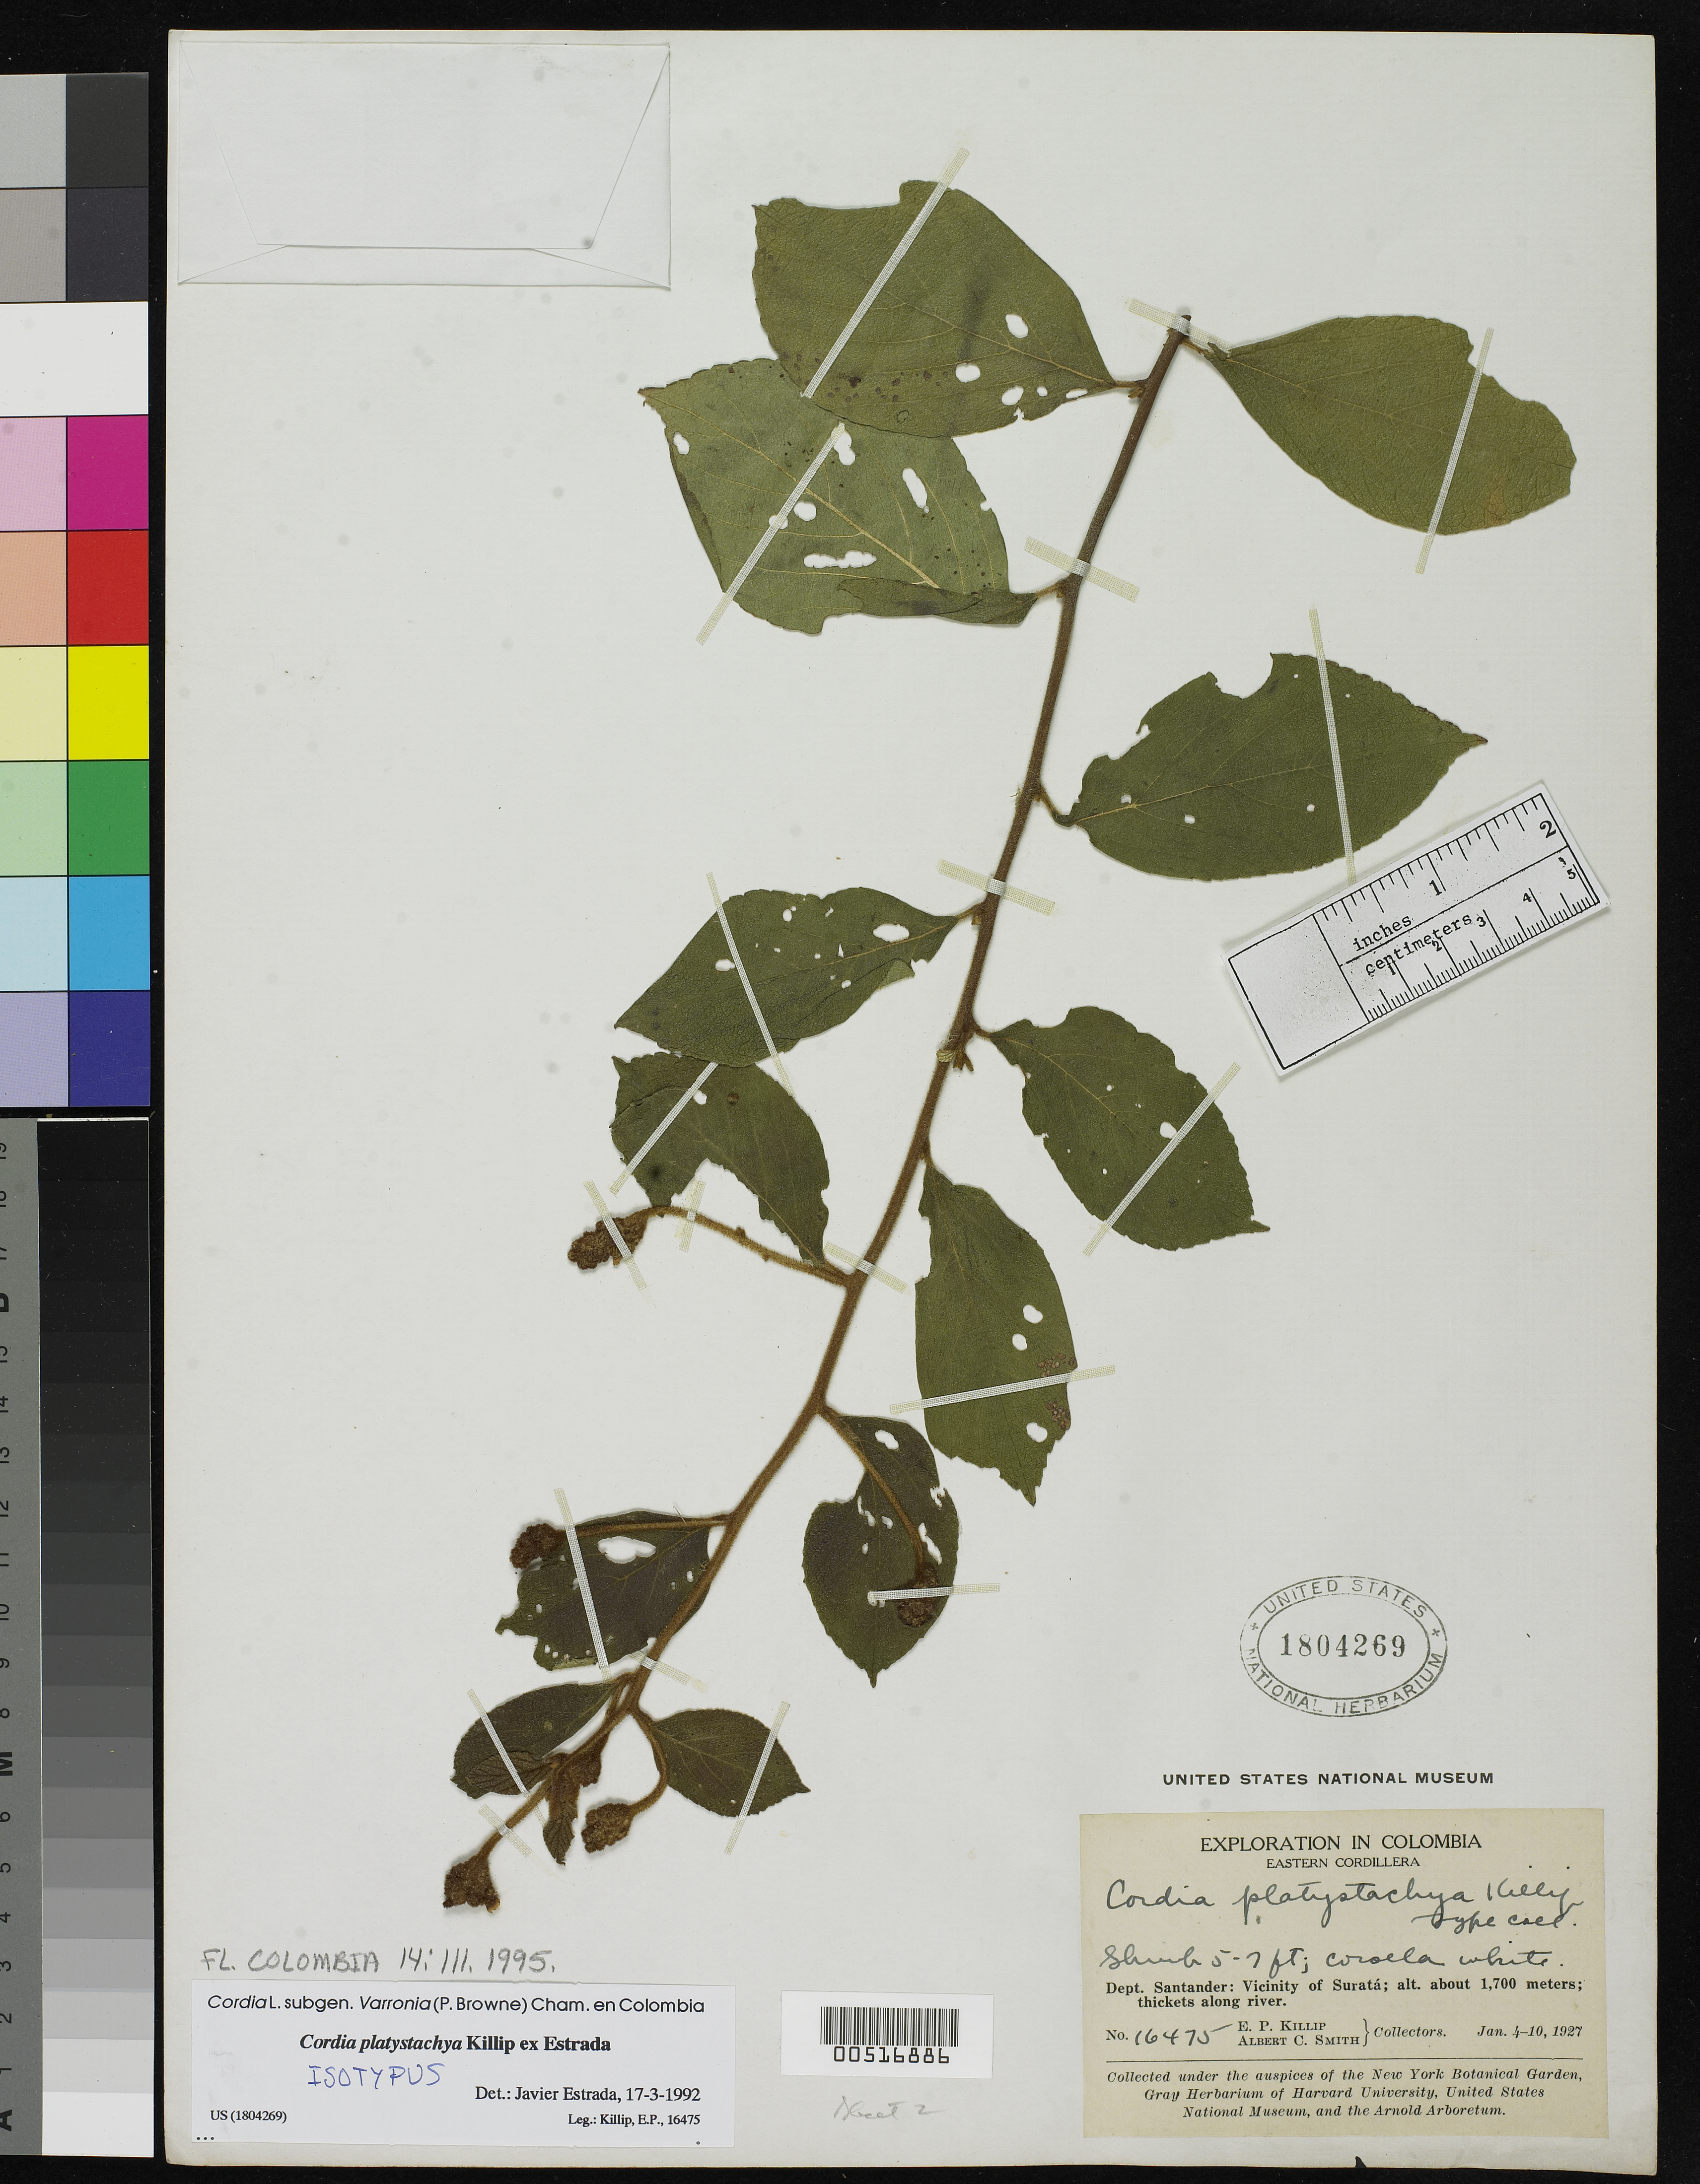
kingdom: Plantae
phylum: Tracheophyta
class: Magnoliopsida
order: Boraginales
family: Cordiaceae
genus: Cordia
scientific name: Cordia platystachya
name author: Killip ex J. Estrada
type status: Isotype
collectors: E. P. Killip & A. C. Smith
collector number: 16475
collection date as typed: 04 Jan 1927 to 10 Jan 1927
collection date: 1927-01-04/1927-01-10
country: Colombia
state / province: Santander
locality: Vicinity of Surata.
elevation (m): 1700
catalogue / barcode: US 1804269